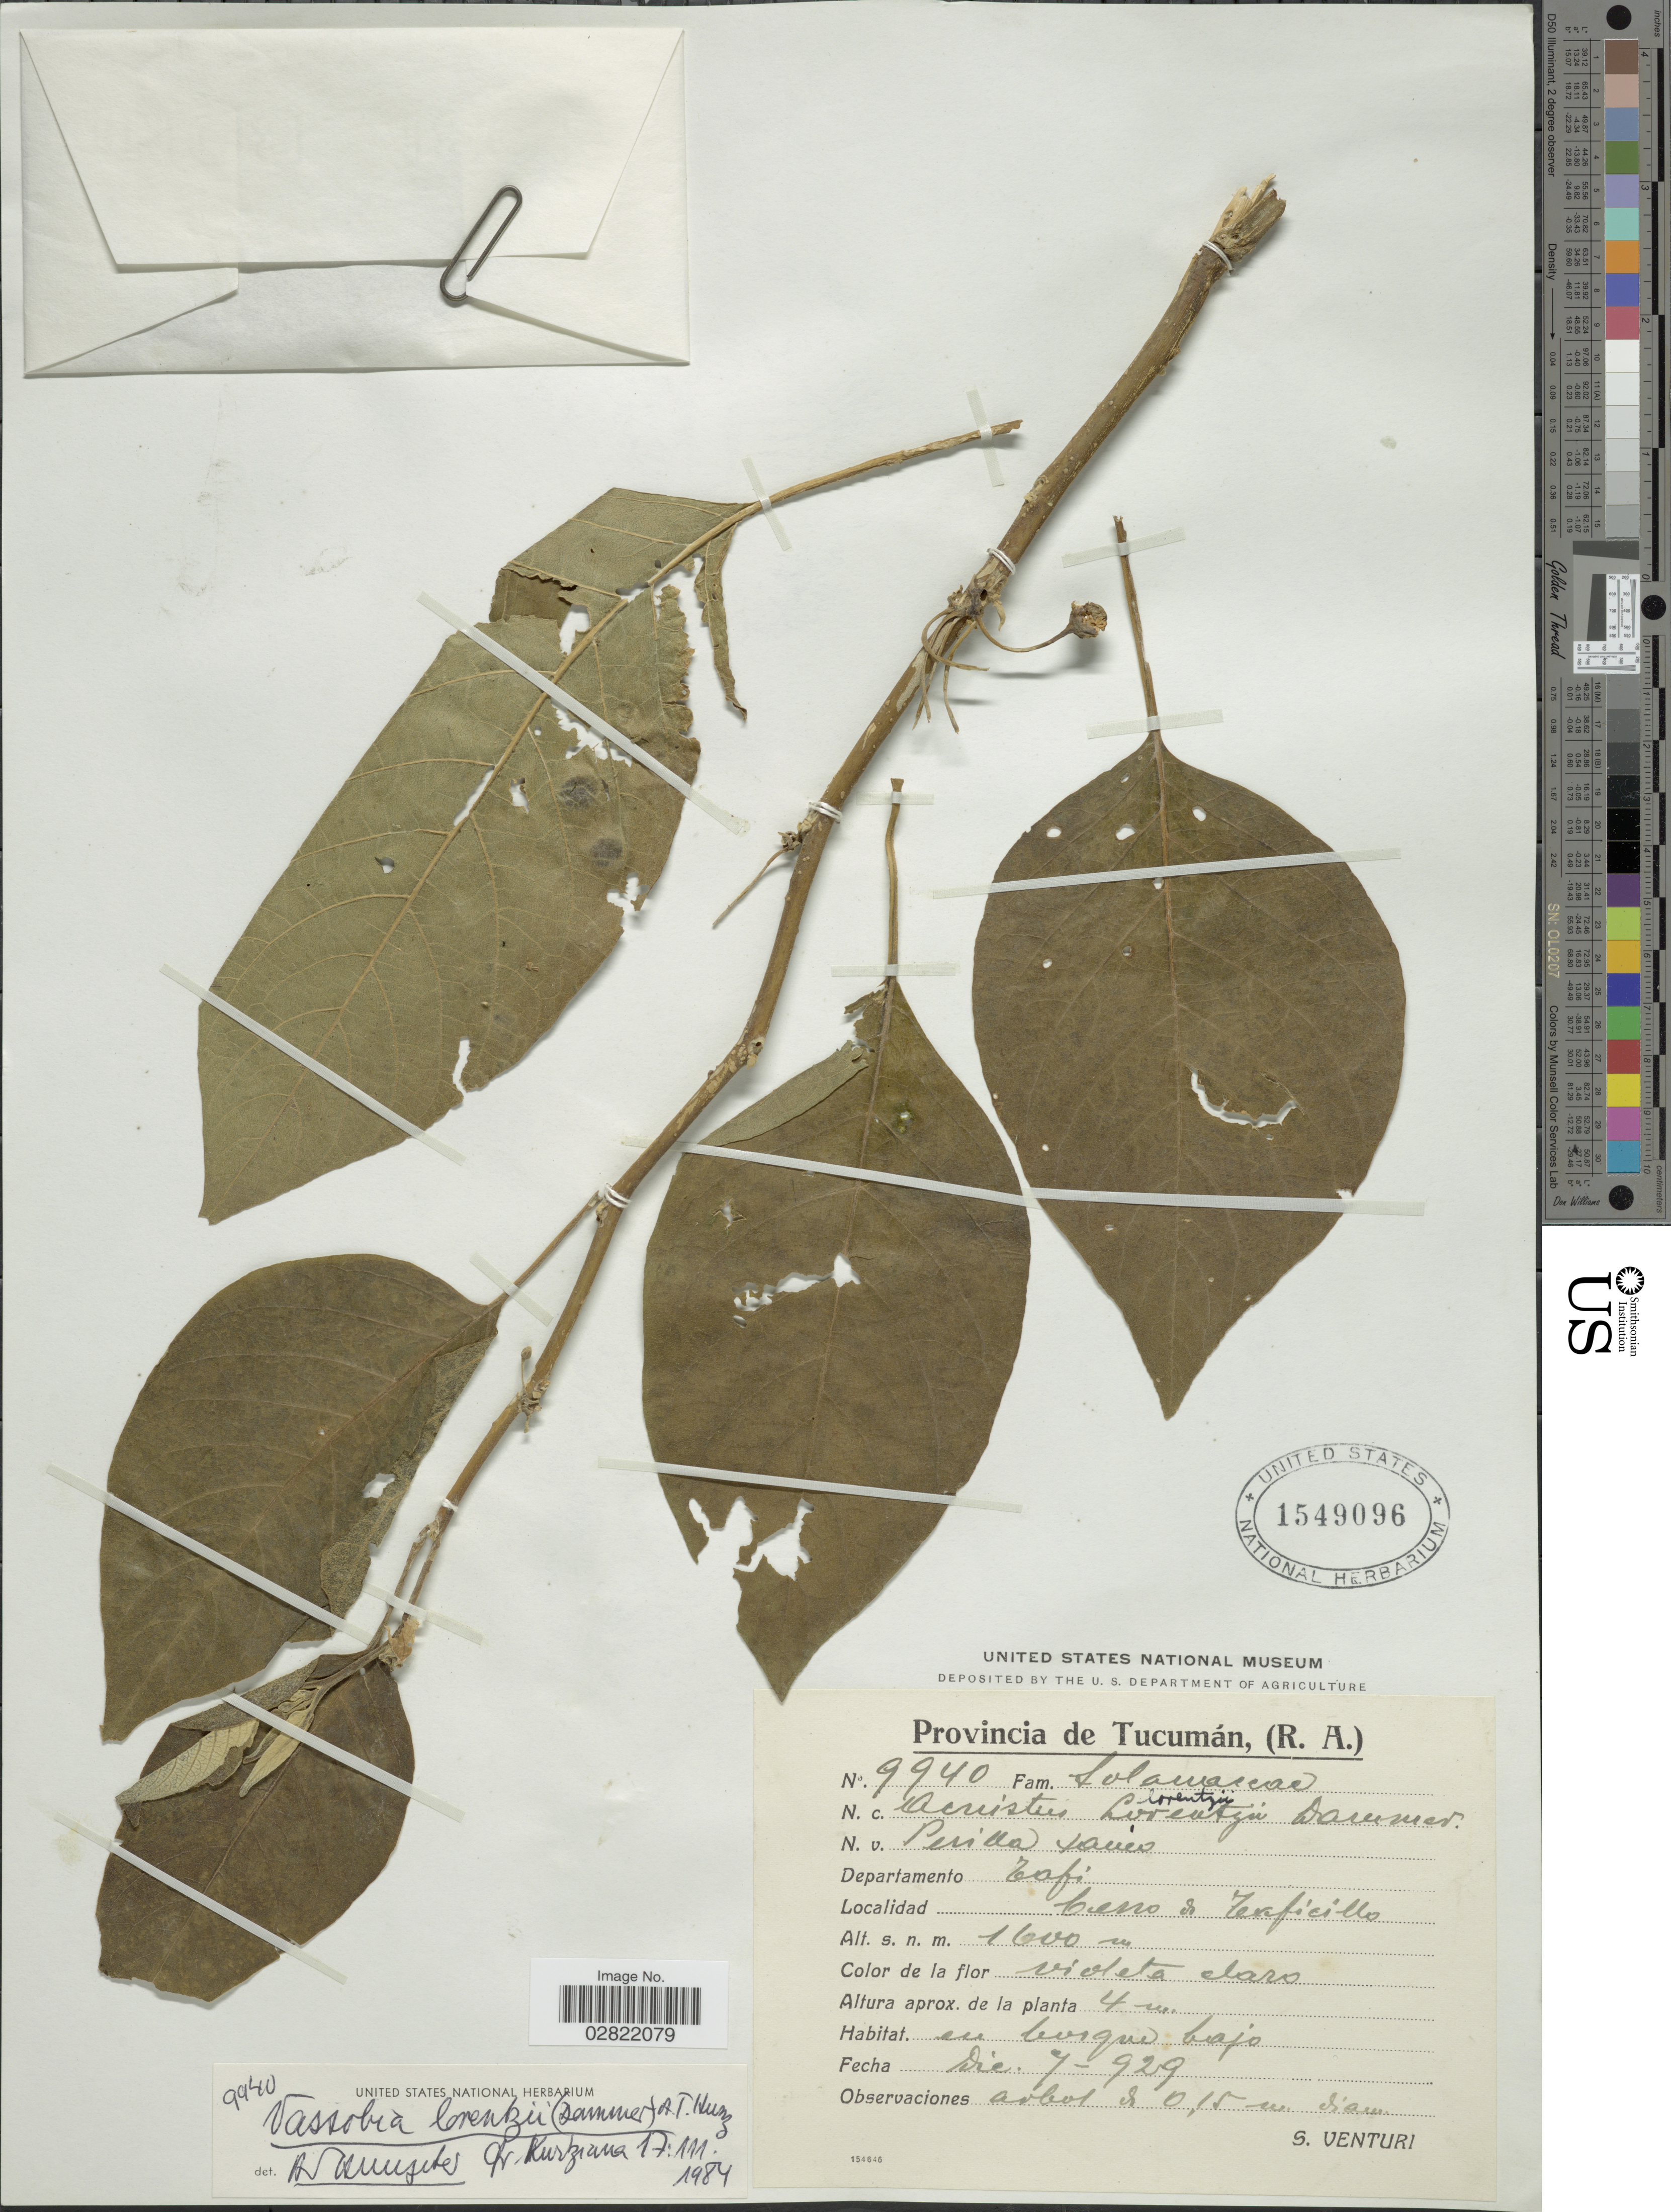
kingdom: Plantae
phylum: Tracheophyta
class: Magnoliopsida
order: Solanales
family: Solanaceae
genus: Vassobia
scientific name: Vassobia lorentzii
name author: (Dammer) Hunz.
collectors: S. Venturi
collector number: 9940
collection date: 1929-12-07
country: Argentina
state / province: Tucuman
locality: Provincia de Tucumán, (R.A.), Departamento Tafi, Cerro de Taficillo.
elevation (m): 1600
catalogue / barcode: US 1549096